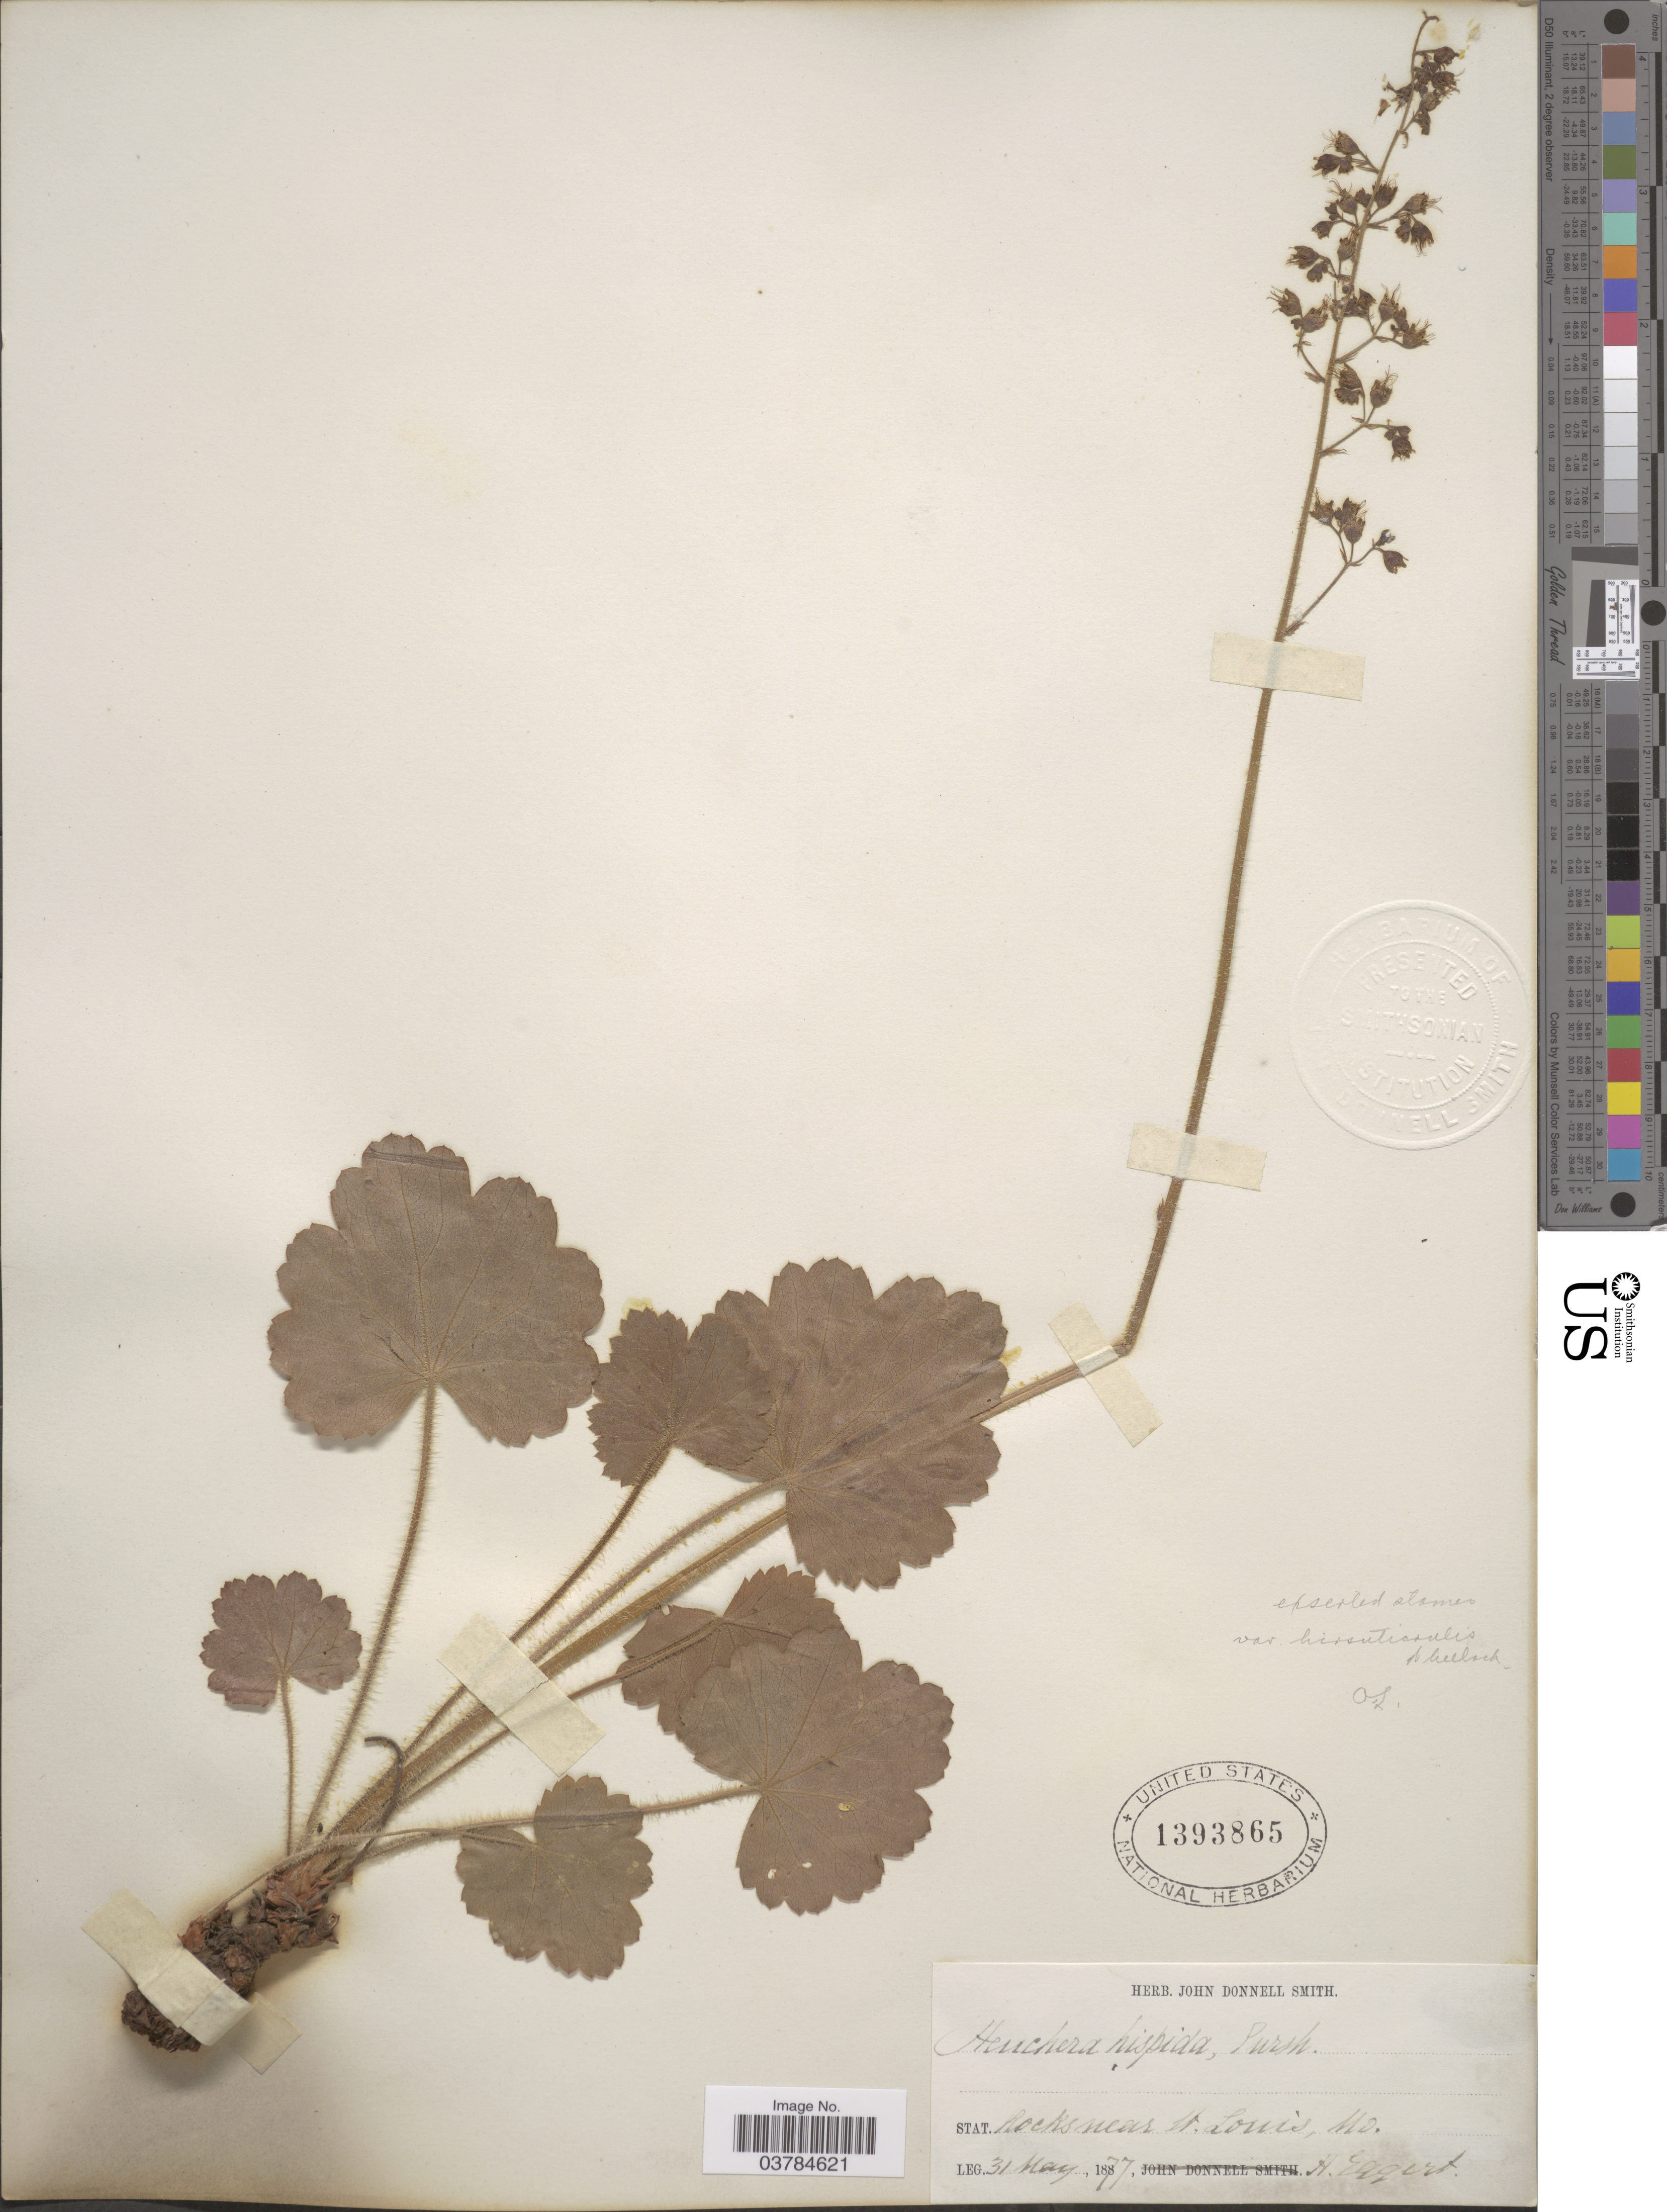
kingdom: Plantae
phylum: Tracheophyta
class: Magnoliopsida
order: Saxifragales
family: Saxifragaceae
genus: Heuchera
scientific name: Heuchera hispida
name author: Pursh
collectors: H. Eggert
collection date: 1877-05-31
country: United States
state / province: Missouri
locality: Rocks near St. Louis.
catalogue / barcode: US 1393865